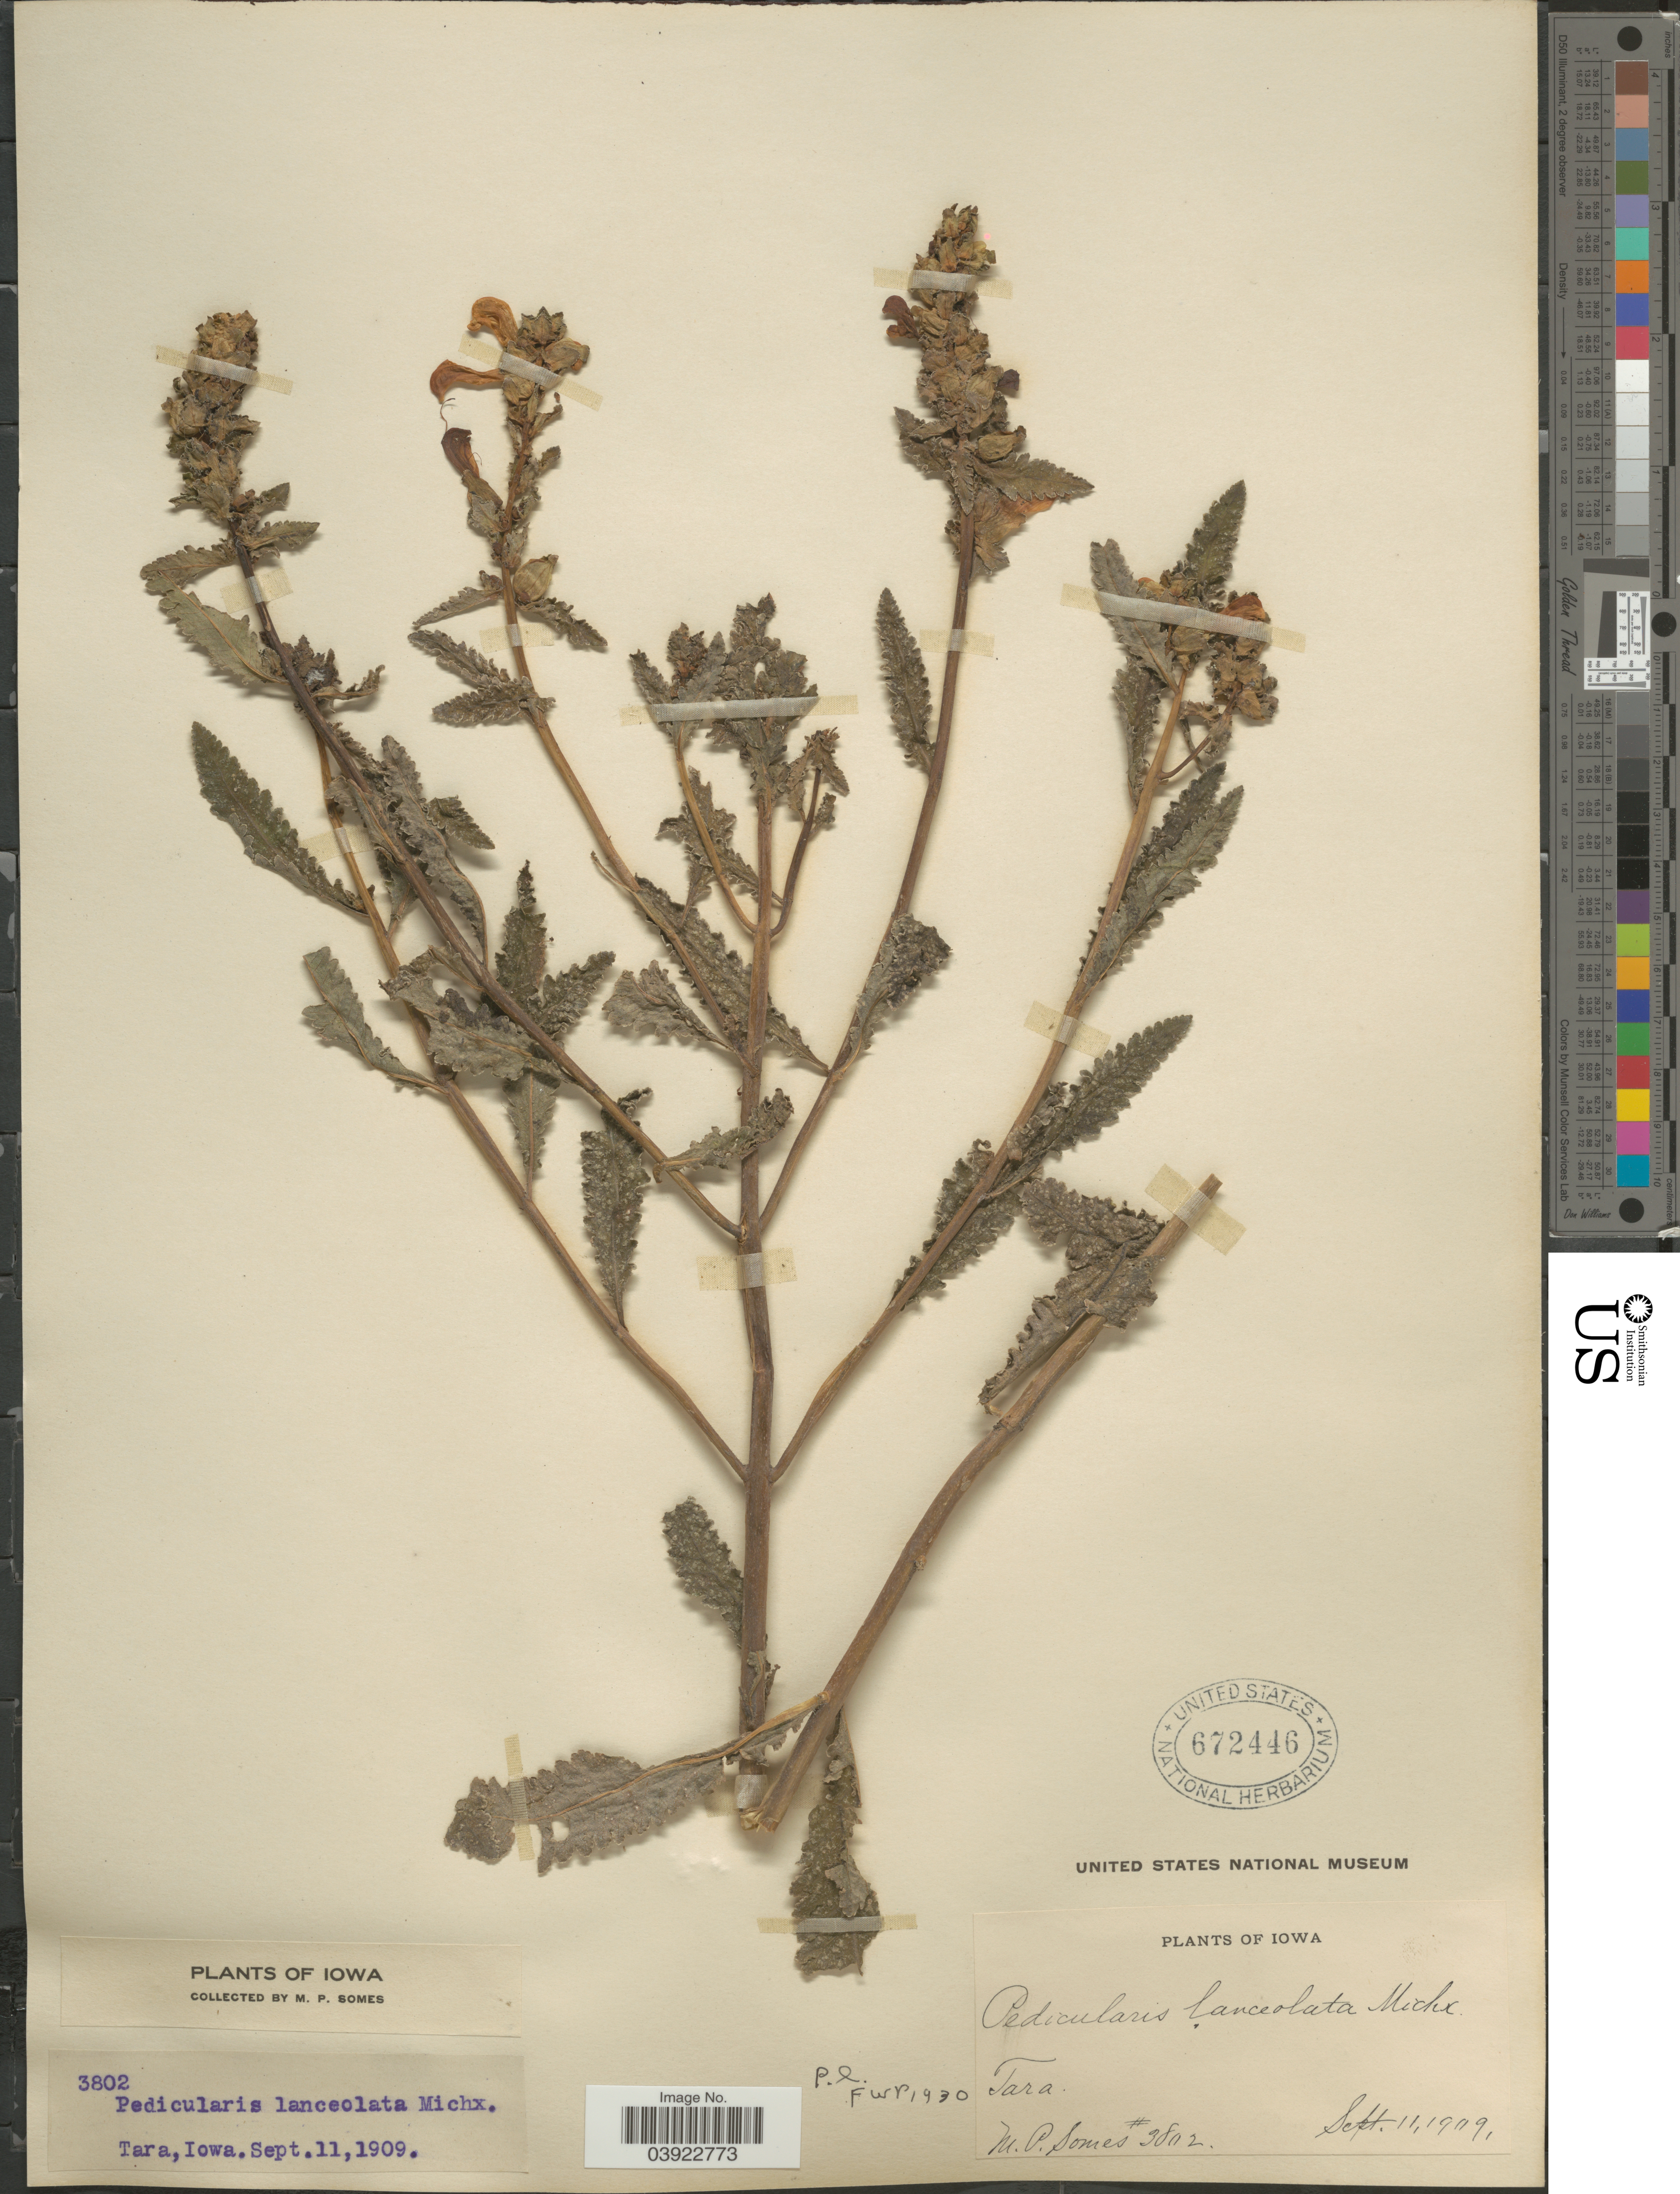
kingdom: Plantae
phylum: Tracheophyta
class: Magnoliopsida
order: Lamiales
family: Orobanchaceae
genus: Pedicularis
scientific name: Pedicularis lanceolata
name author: Michx.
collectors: M. Somes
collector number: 3802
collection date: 1909-09-11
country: United States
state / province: Iowa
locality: Tara.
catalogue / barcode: US 672446